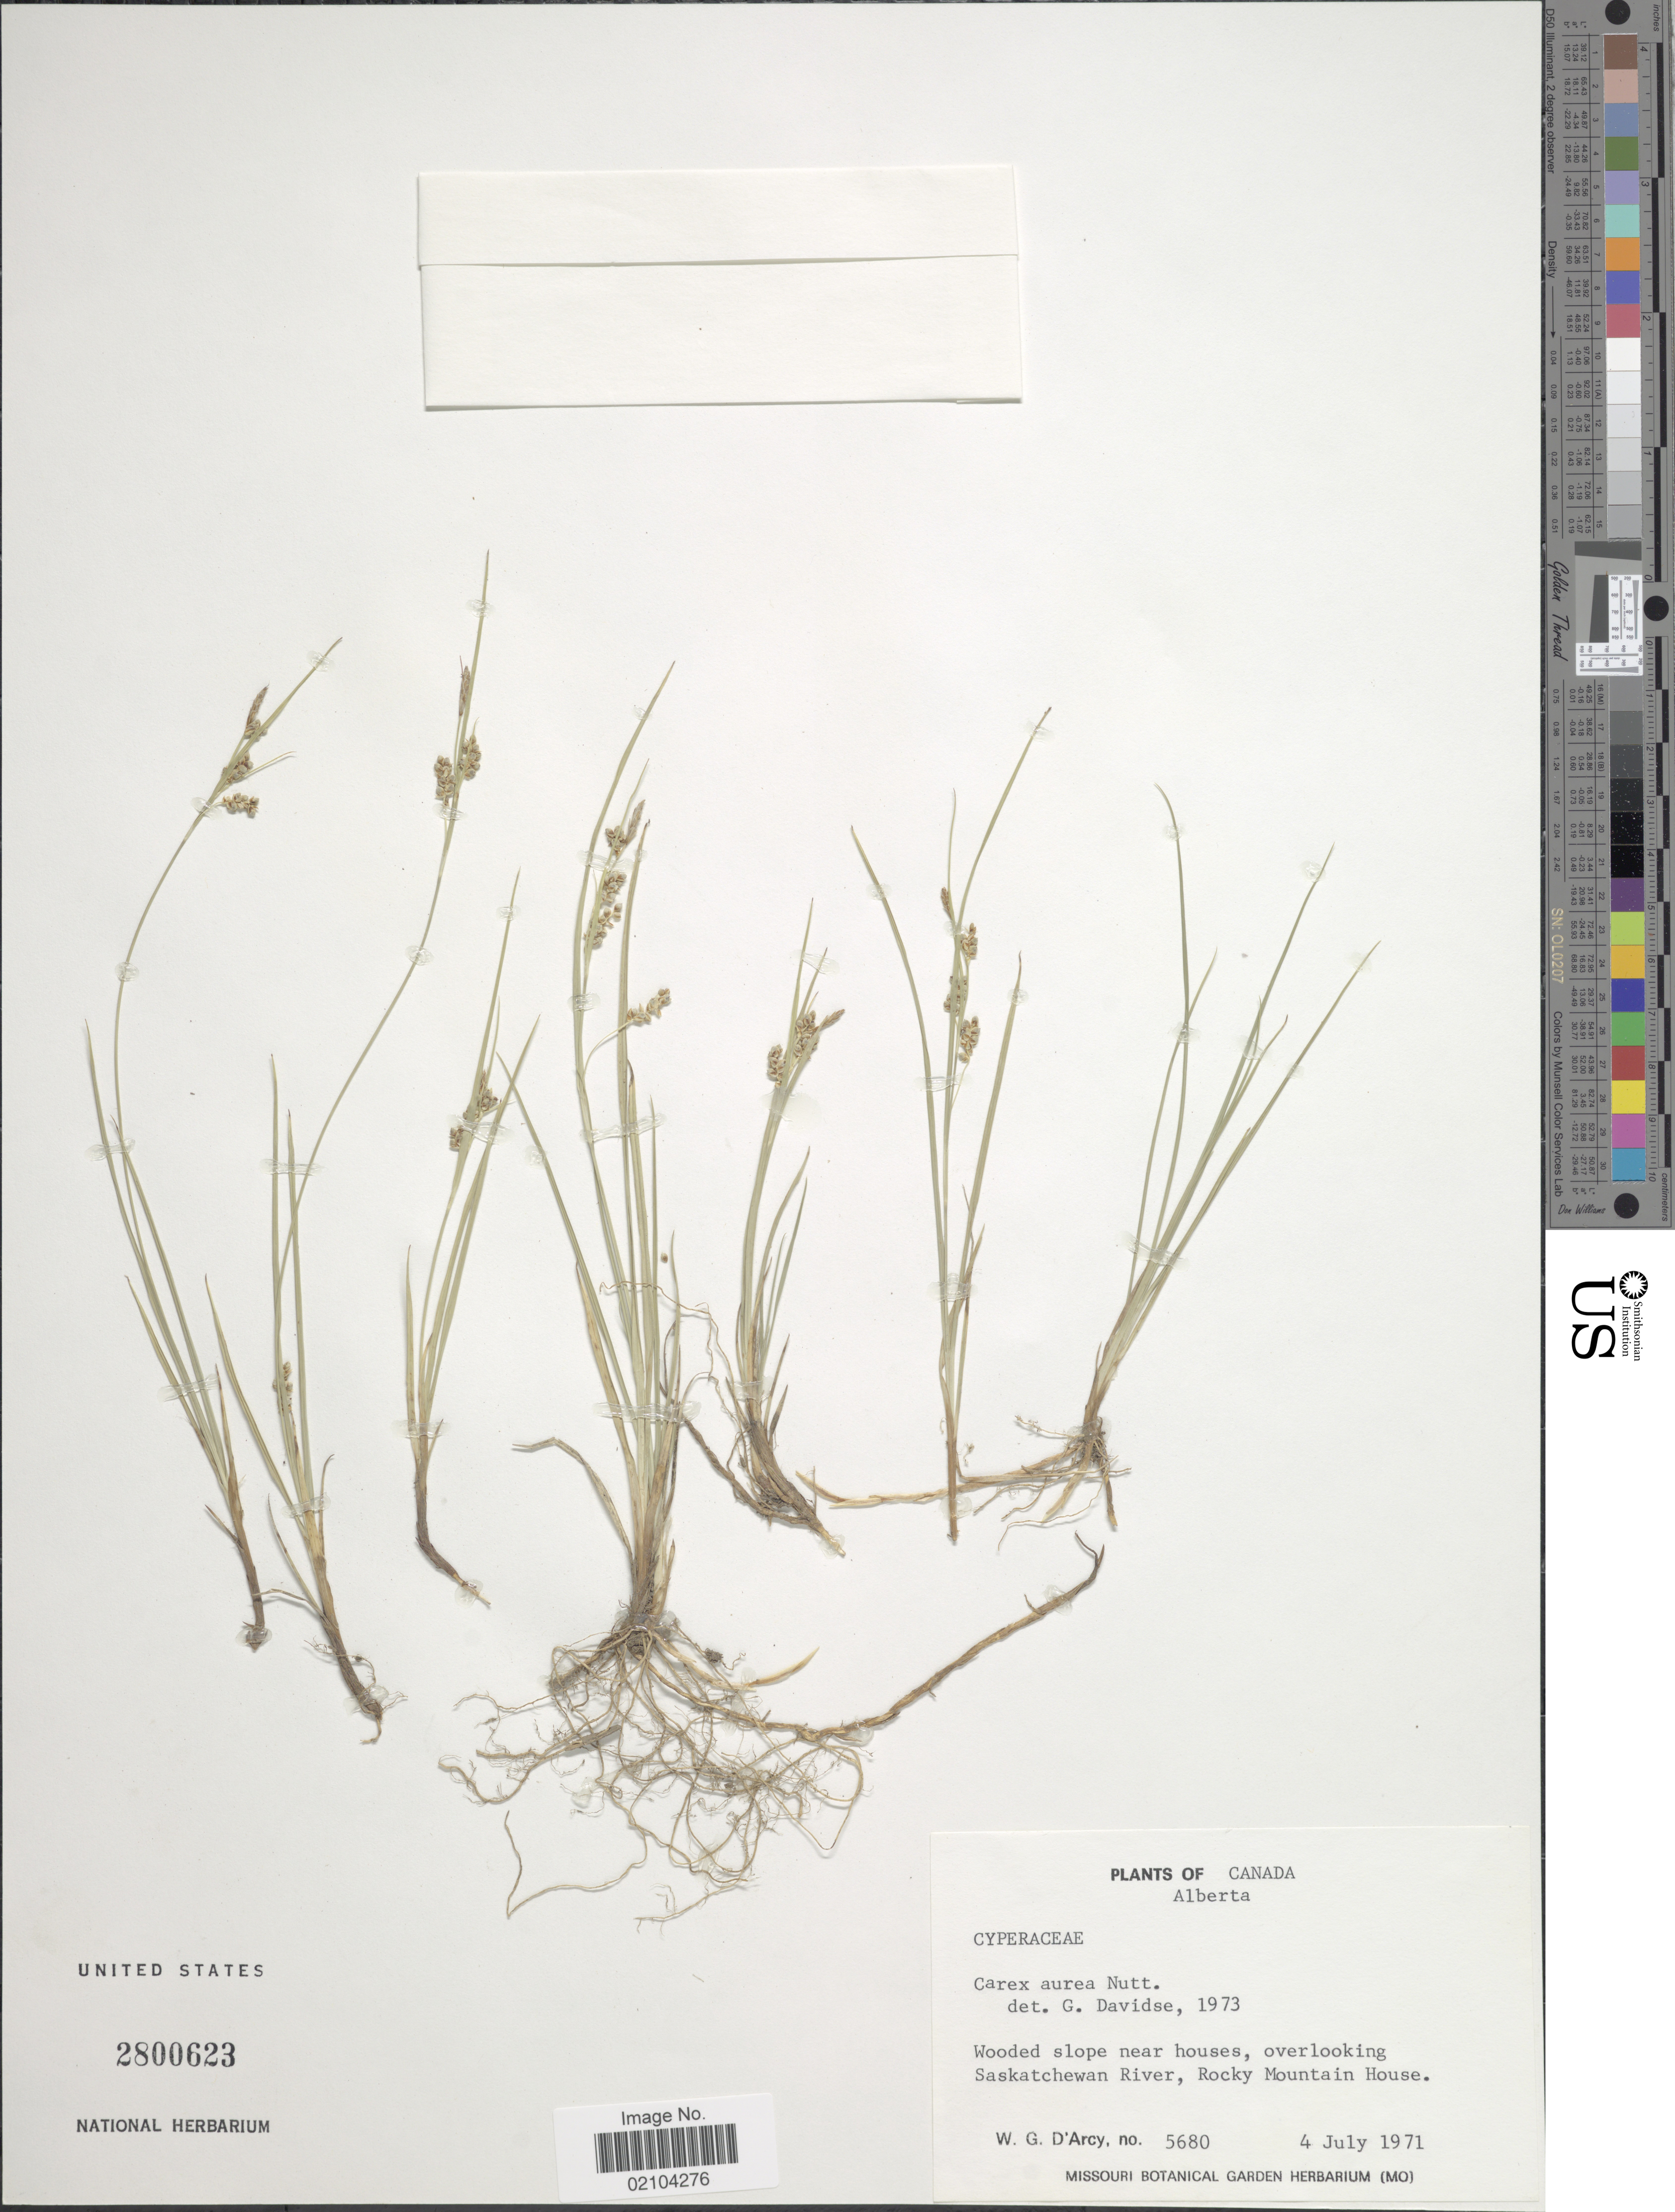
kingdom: Plantae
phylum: Tracheophyta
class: Liliopsida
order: Poales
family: Cyperaceae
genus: Carex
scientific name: Carex aurea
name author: Nutt.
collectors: W. G. D'Arcy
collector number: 5680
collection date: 1971-07-04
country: Canada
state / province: Alberta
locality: Canada, Alberta. Wooded slope near house, overlooking Saskatchewan River, Rocky Mountain House.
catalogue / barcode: US 2800623